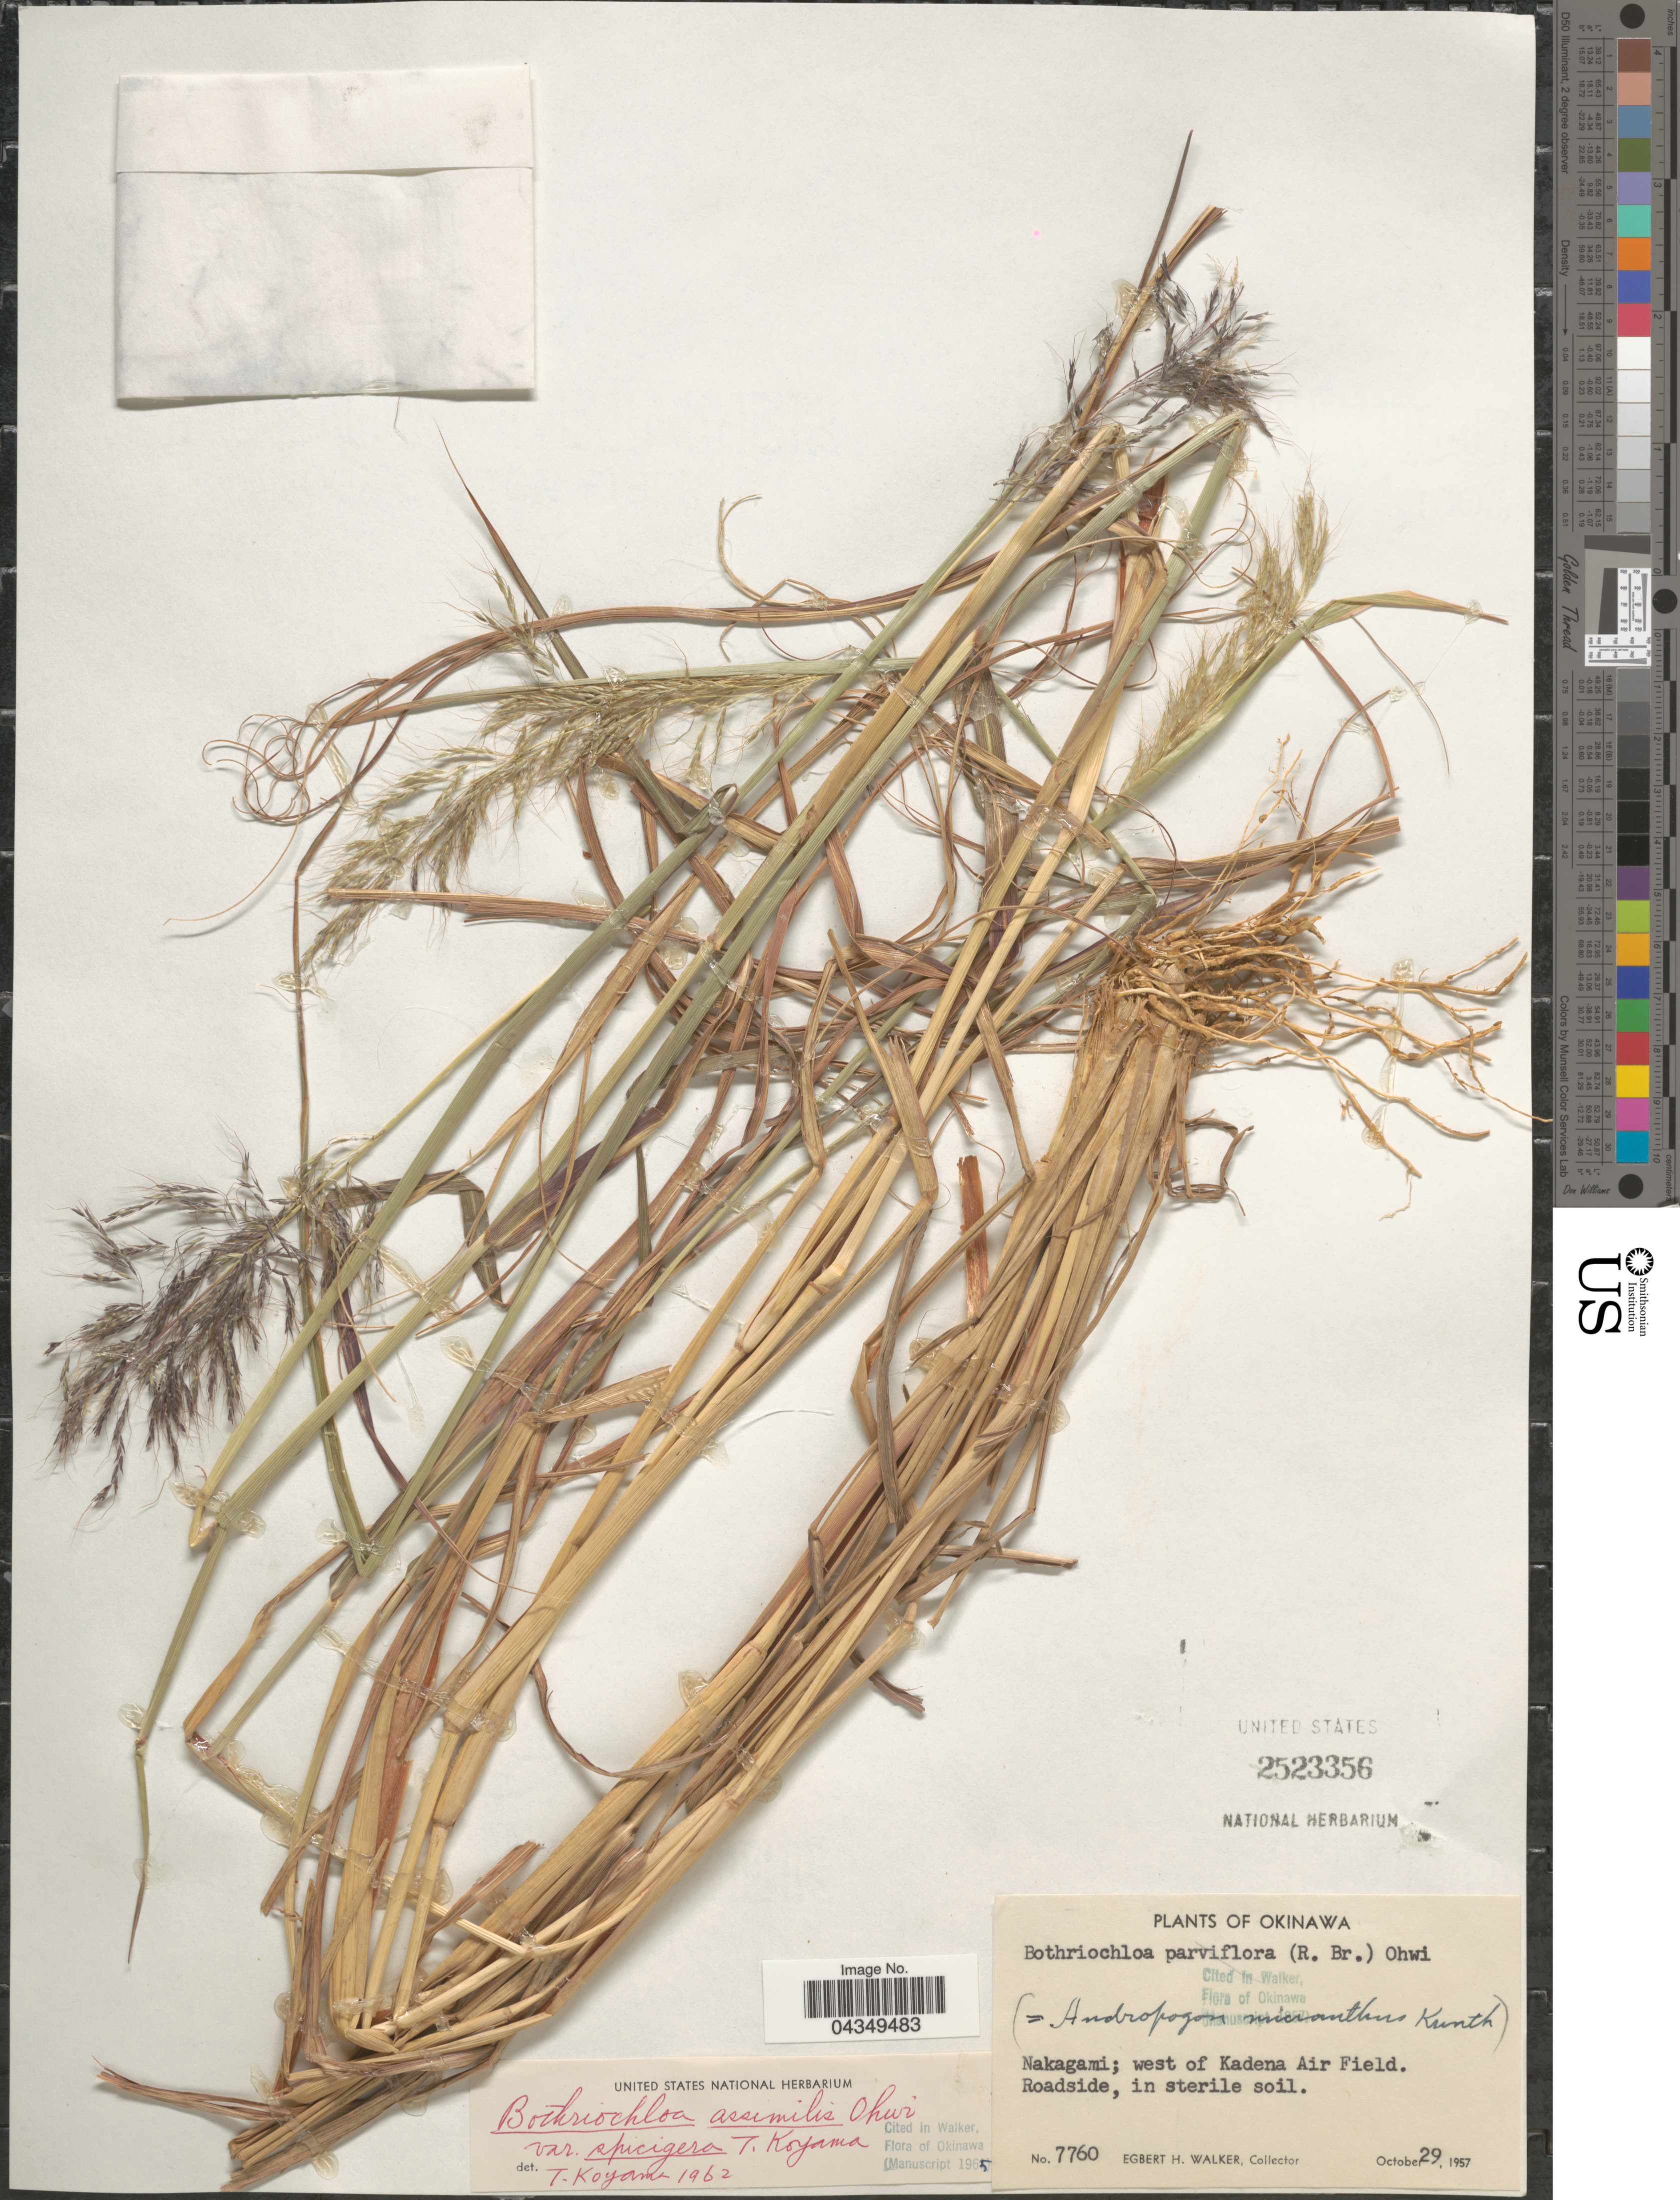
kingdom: Plantae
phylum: Tracheophyta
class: Liliopsida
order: Poales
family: Poaceae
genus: Capillipedium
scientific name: Capillipedium parviflorum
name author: (R. Br.) Stapf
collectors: E. H. Walker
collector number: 7760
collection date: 1957-10-29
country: Japan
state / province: Okinawa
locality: Nakagami; west of Kadena Air Field. Roadside, in sterile soil.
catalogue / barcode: US 2523356